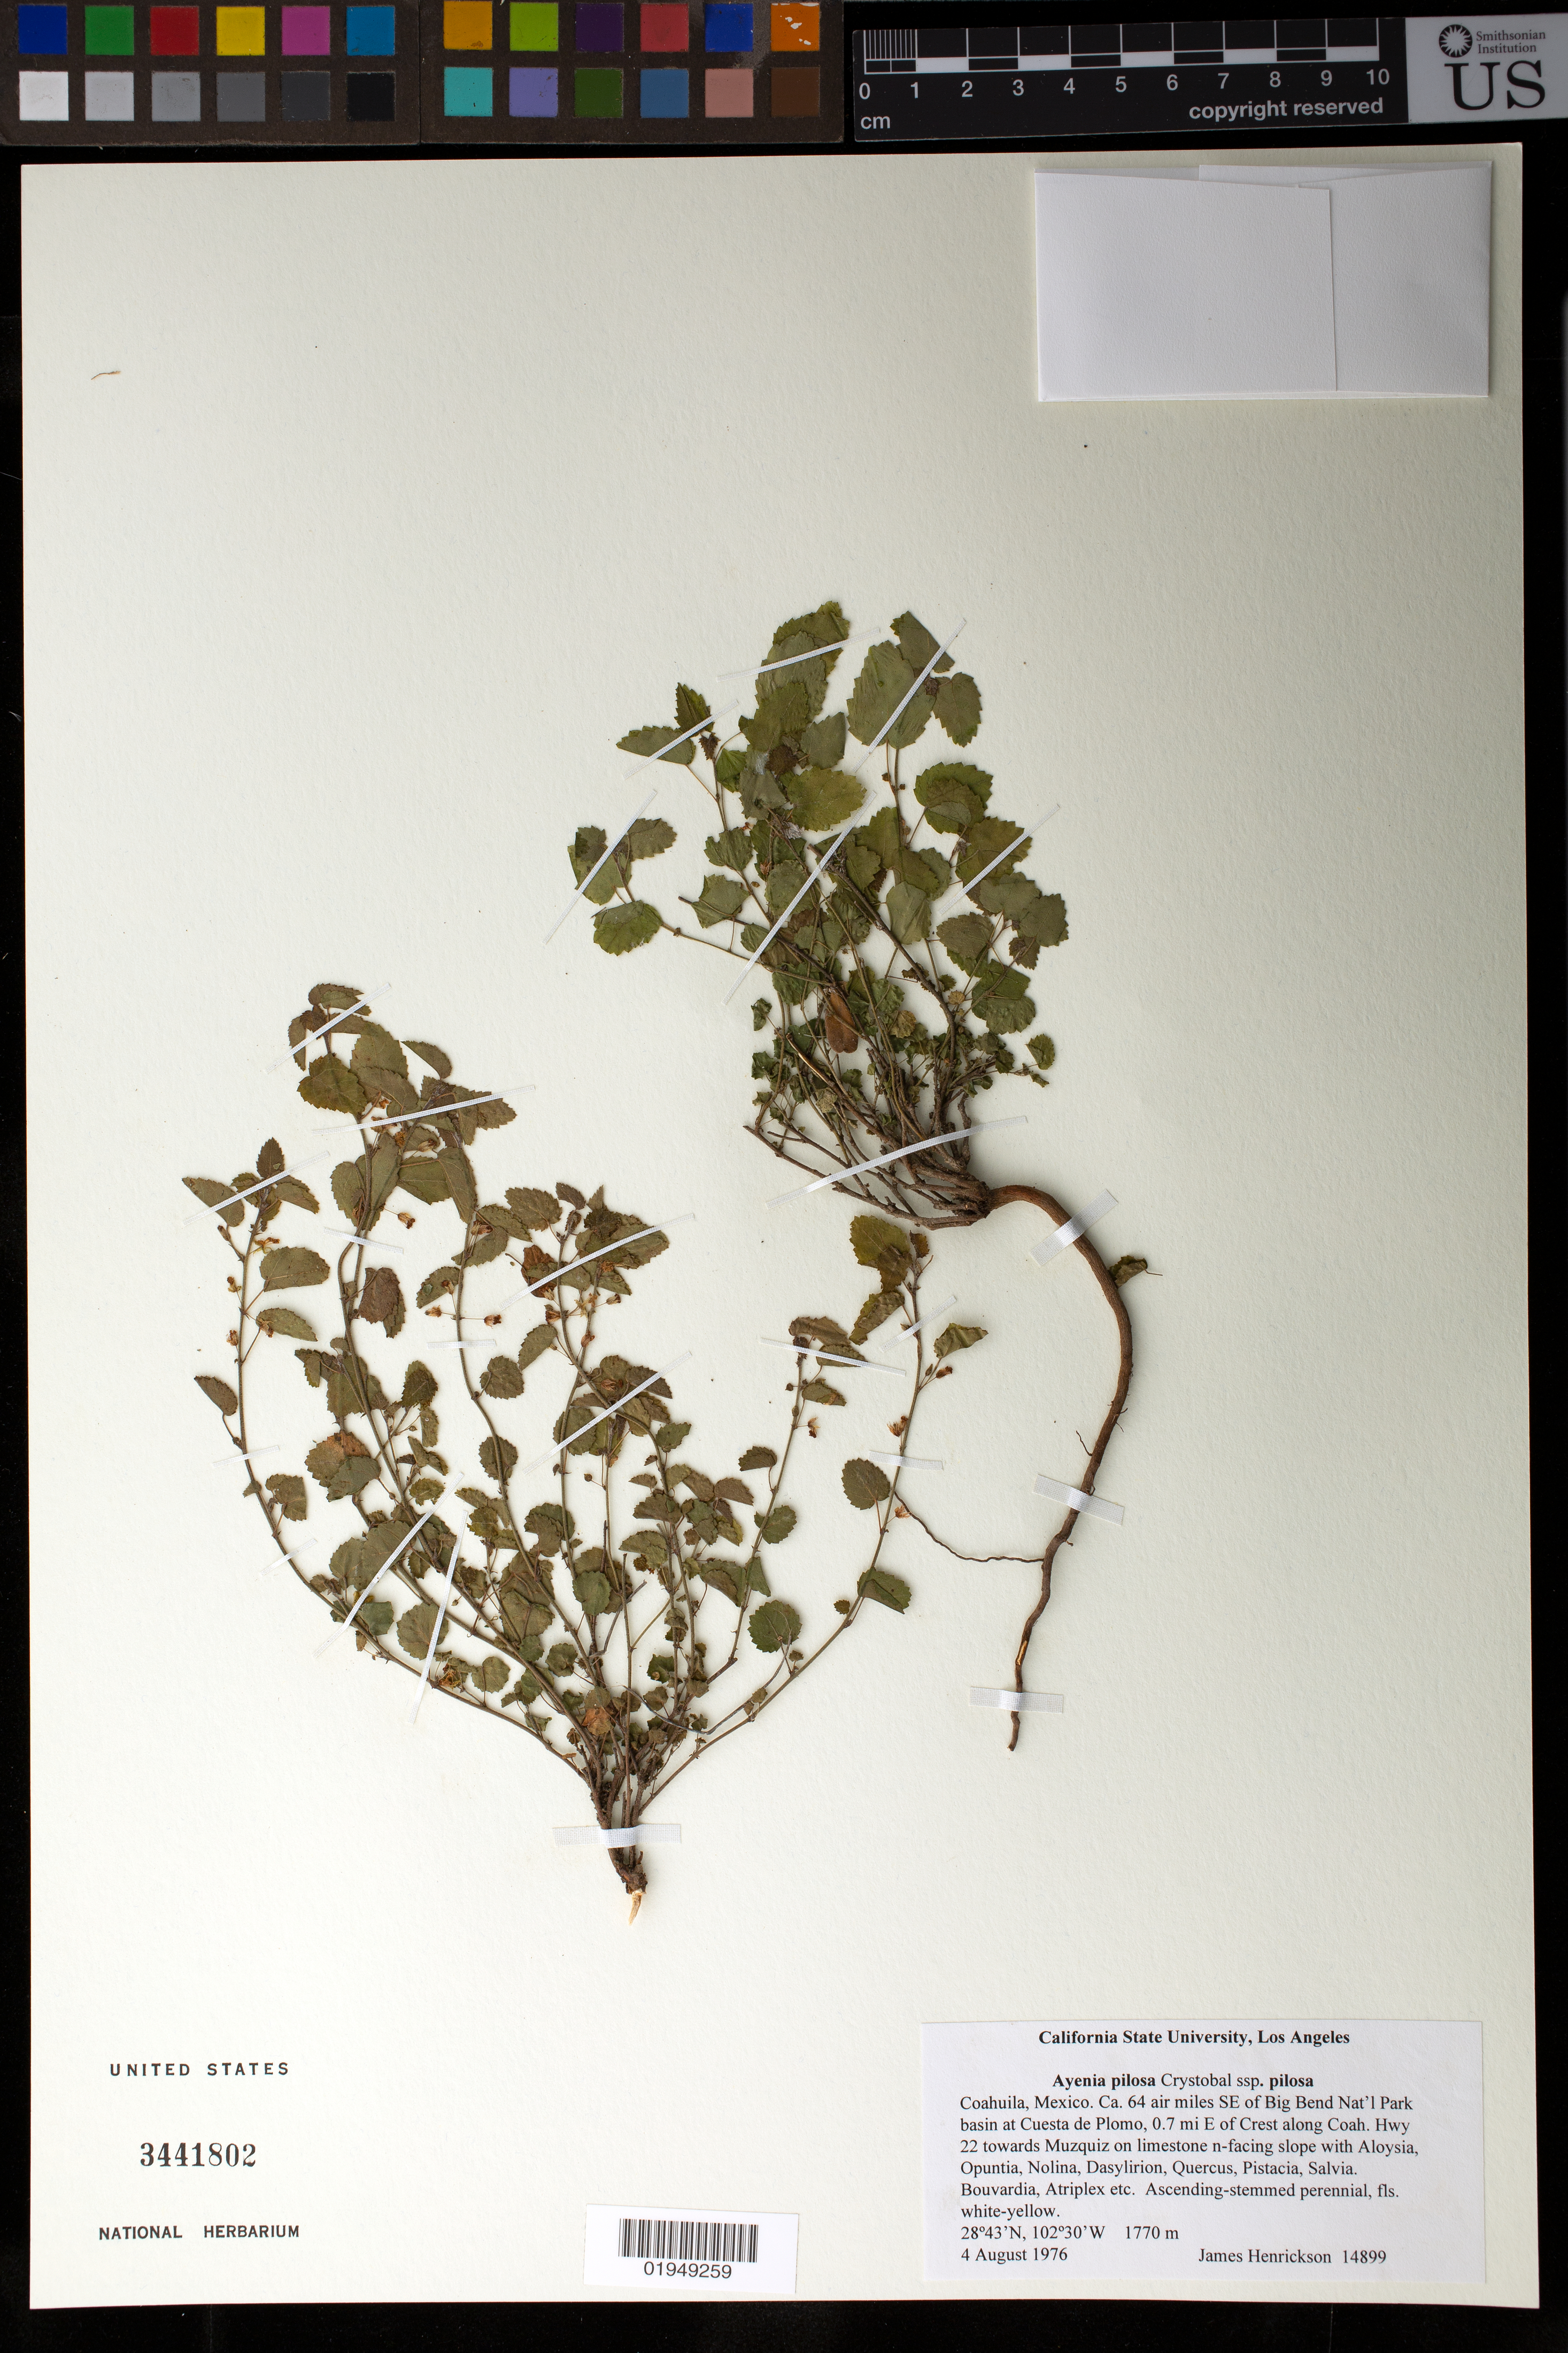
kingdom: Plantae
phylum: Tracheophyta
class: Magnoliopsida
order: Malvales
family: Malvaceae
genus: Ayenia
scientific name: Ayenia pilosa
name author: Cristóbal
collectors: J. Henrickson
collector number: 14899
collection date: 1976-08-04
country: Mexico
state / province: Coahuila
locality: Ca. 64 air miles SE Big Bend Nat'l Park basin at Cuesta de Plomo, 0.7 mi E of Crest along Coah. Hwy 22 towards Muzquiz.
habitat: Limestone N-facing slope with Aloysia, Opuntia, Nolina, Dasylirion, Quercus, Pistacia, Salvia, Bouvardia, Atriplex etc.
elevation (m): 1770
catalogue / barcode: US 3441802